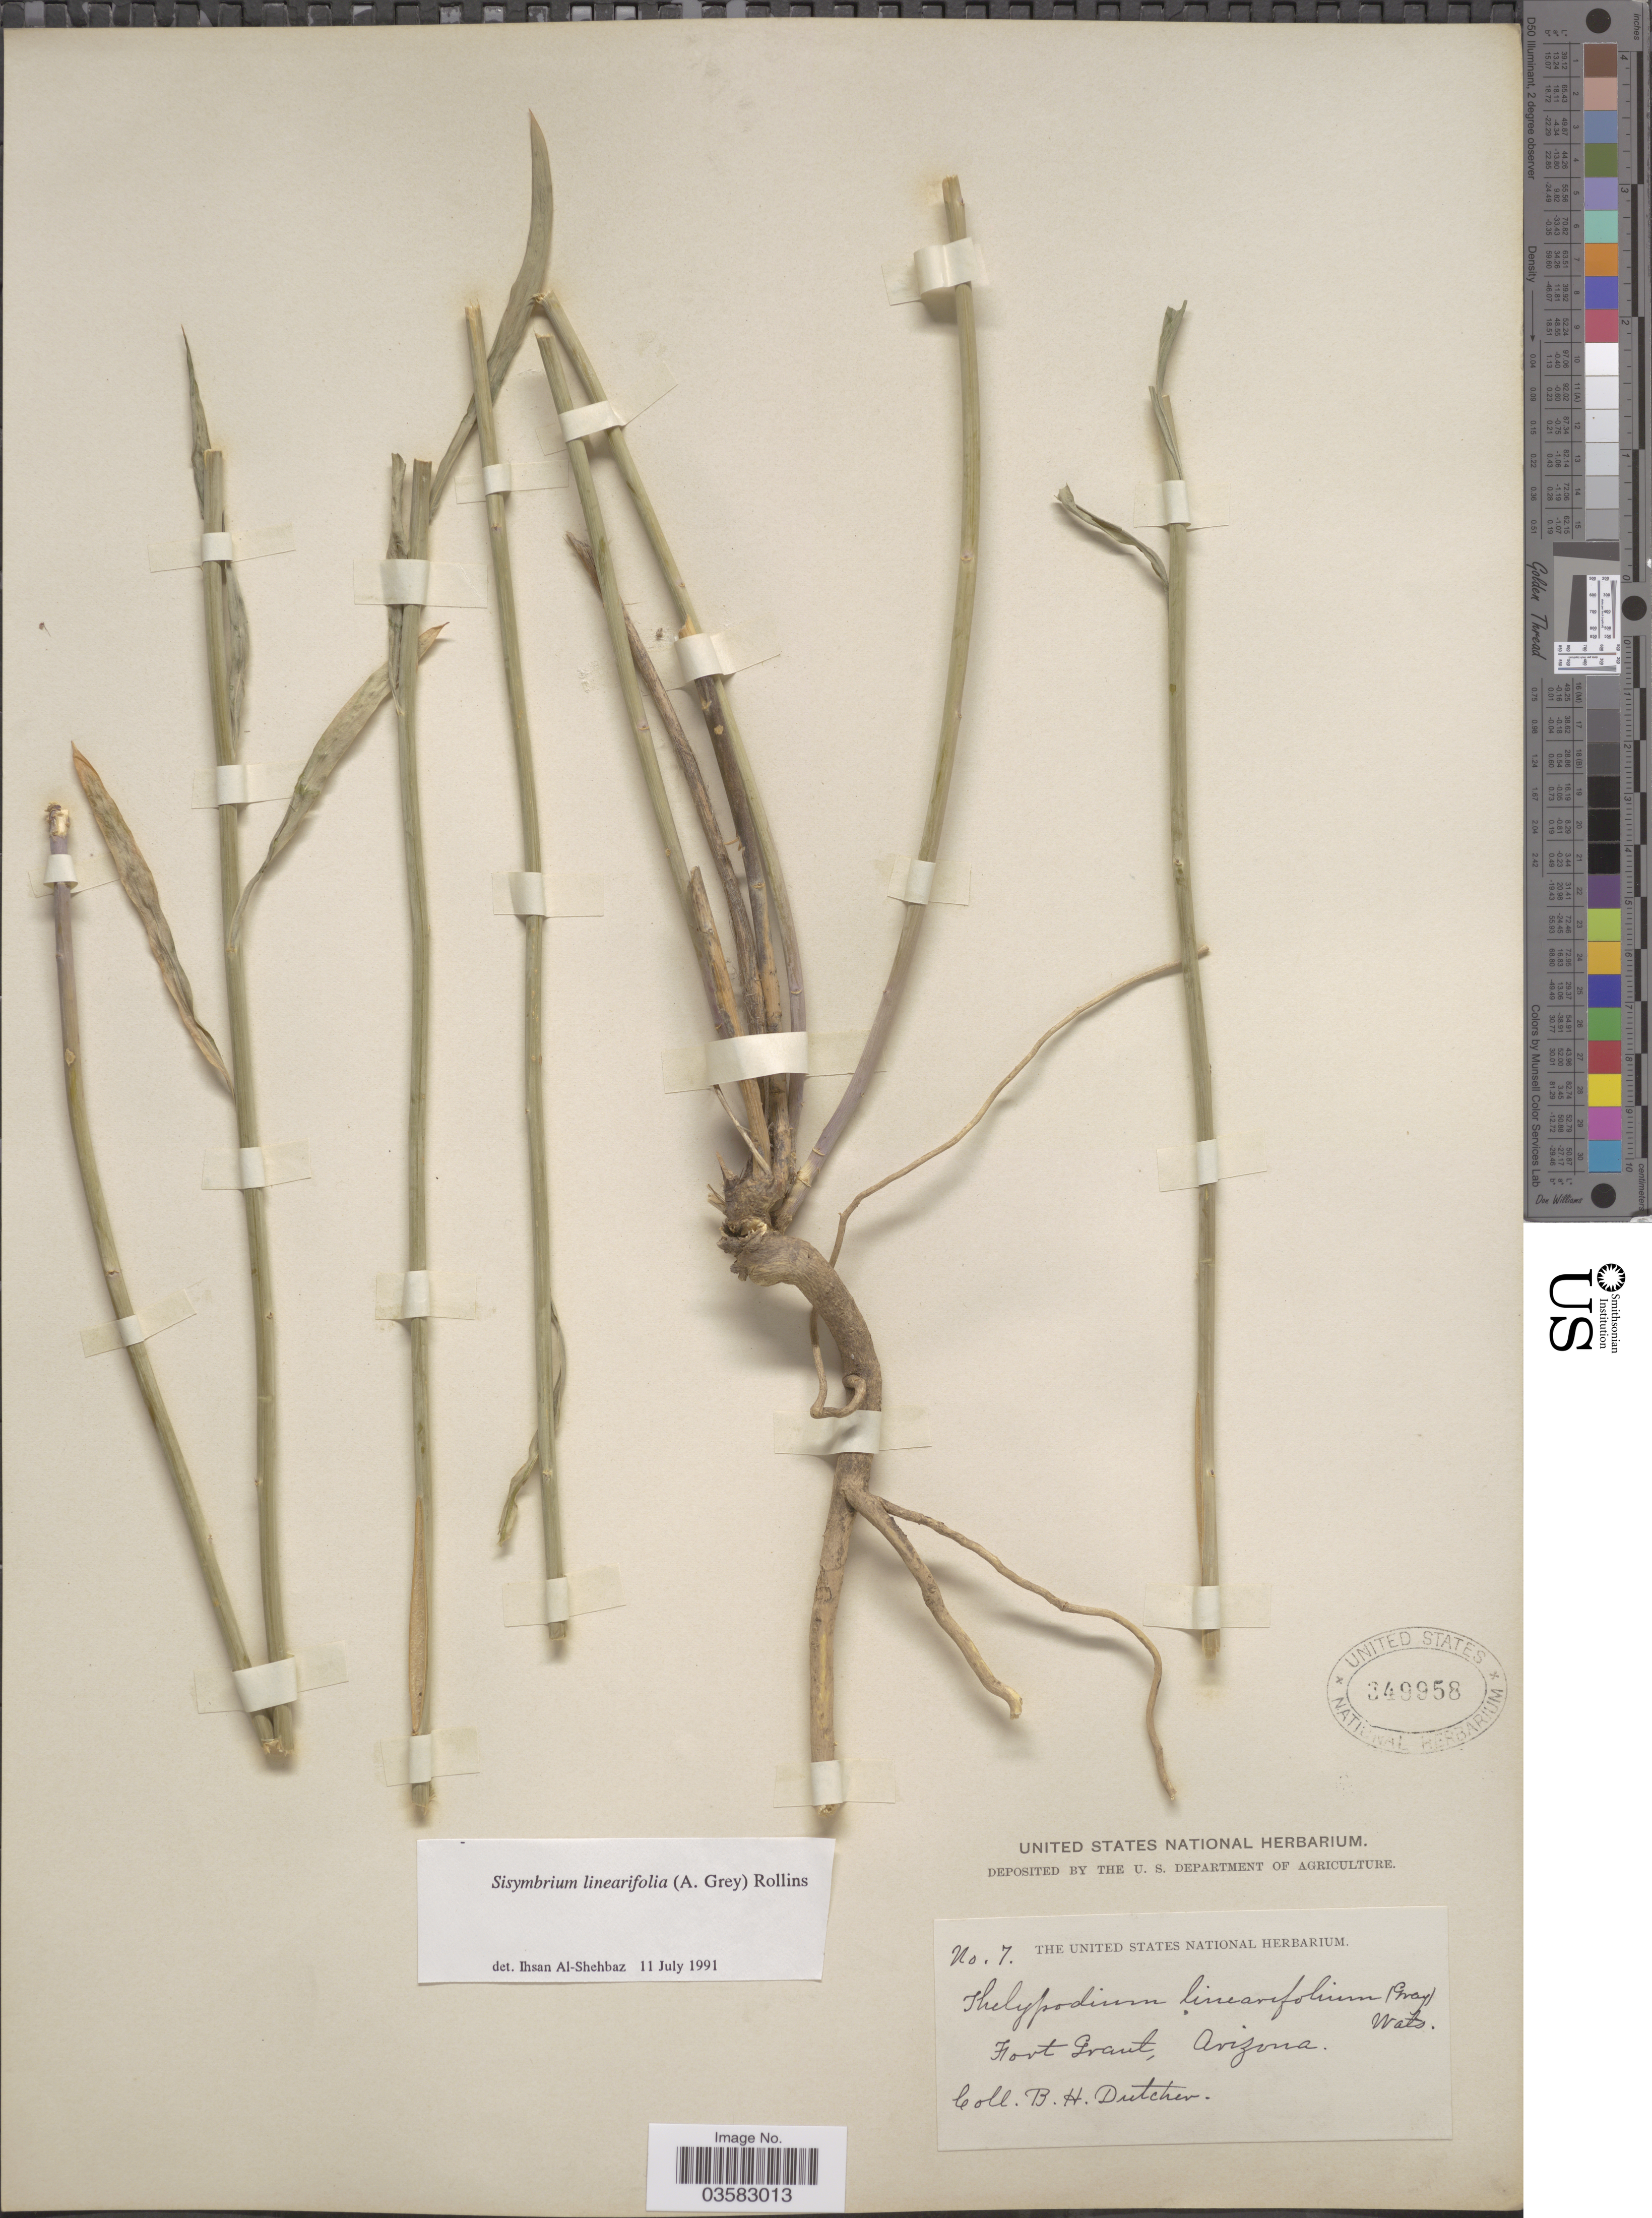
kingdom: Plantae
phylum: Tracheophyta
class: Magnoliopsida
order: Brassicales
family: Brassicaceae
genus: Sisymbrium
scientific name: Sisymbrium linearifolium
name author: (A. Gray) Payson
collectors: B. H. Dutcher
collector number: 7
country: United States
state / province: Arizona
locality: Fort Grant.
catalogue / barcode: US 349958